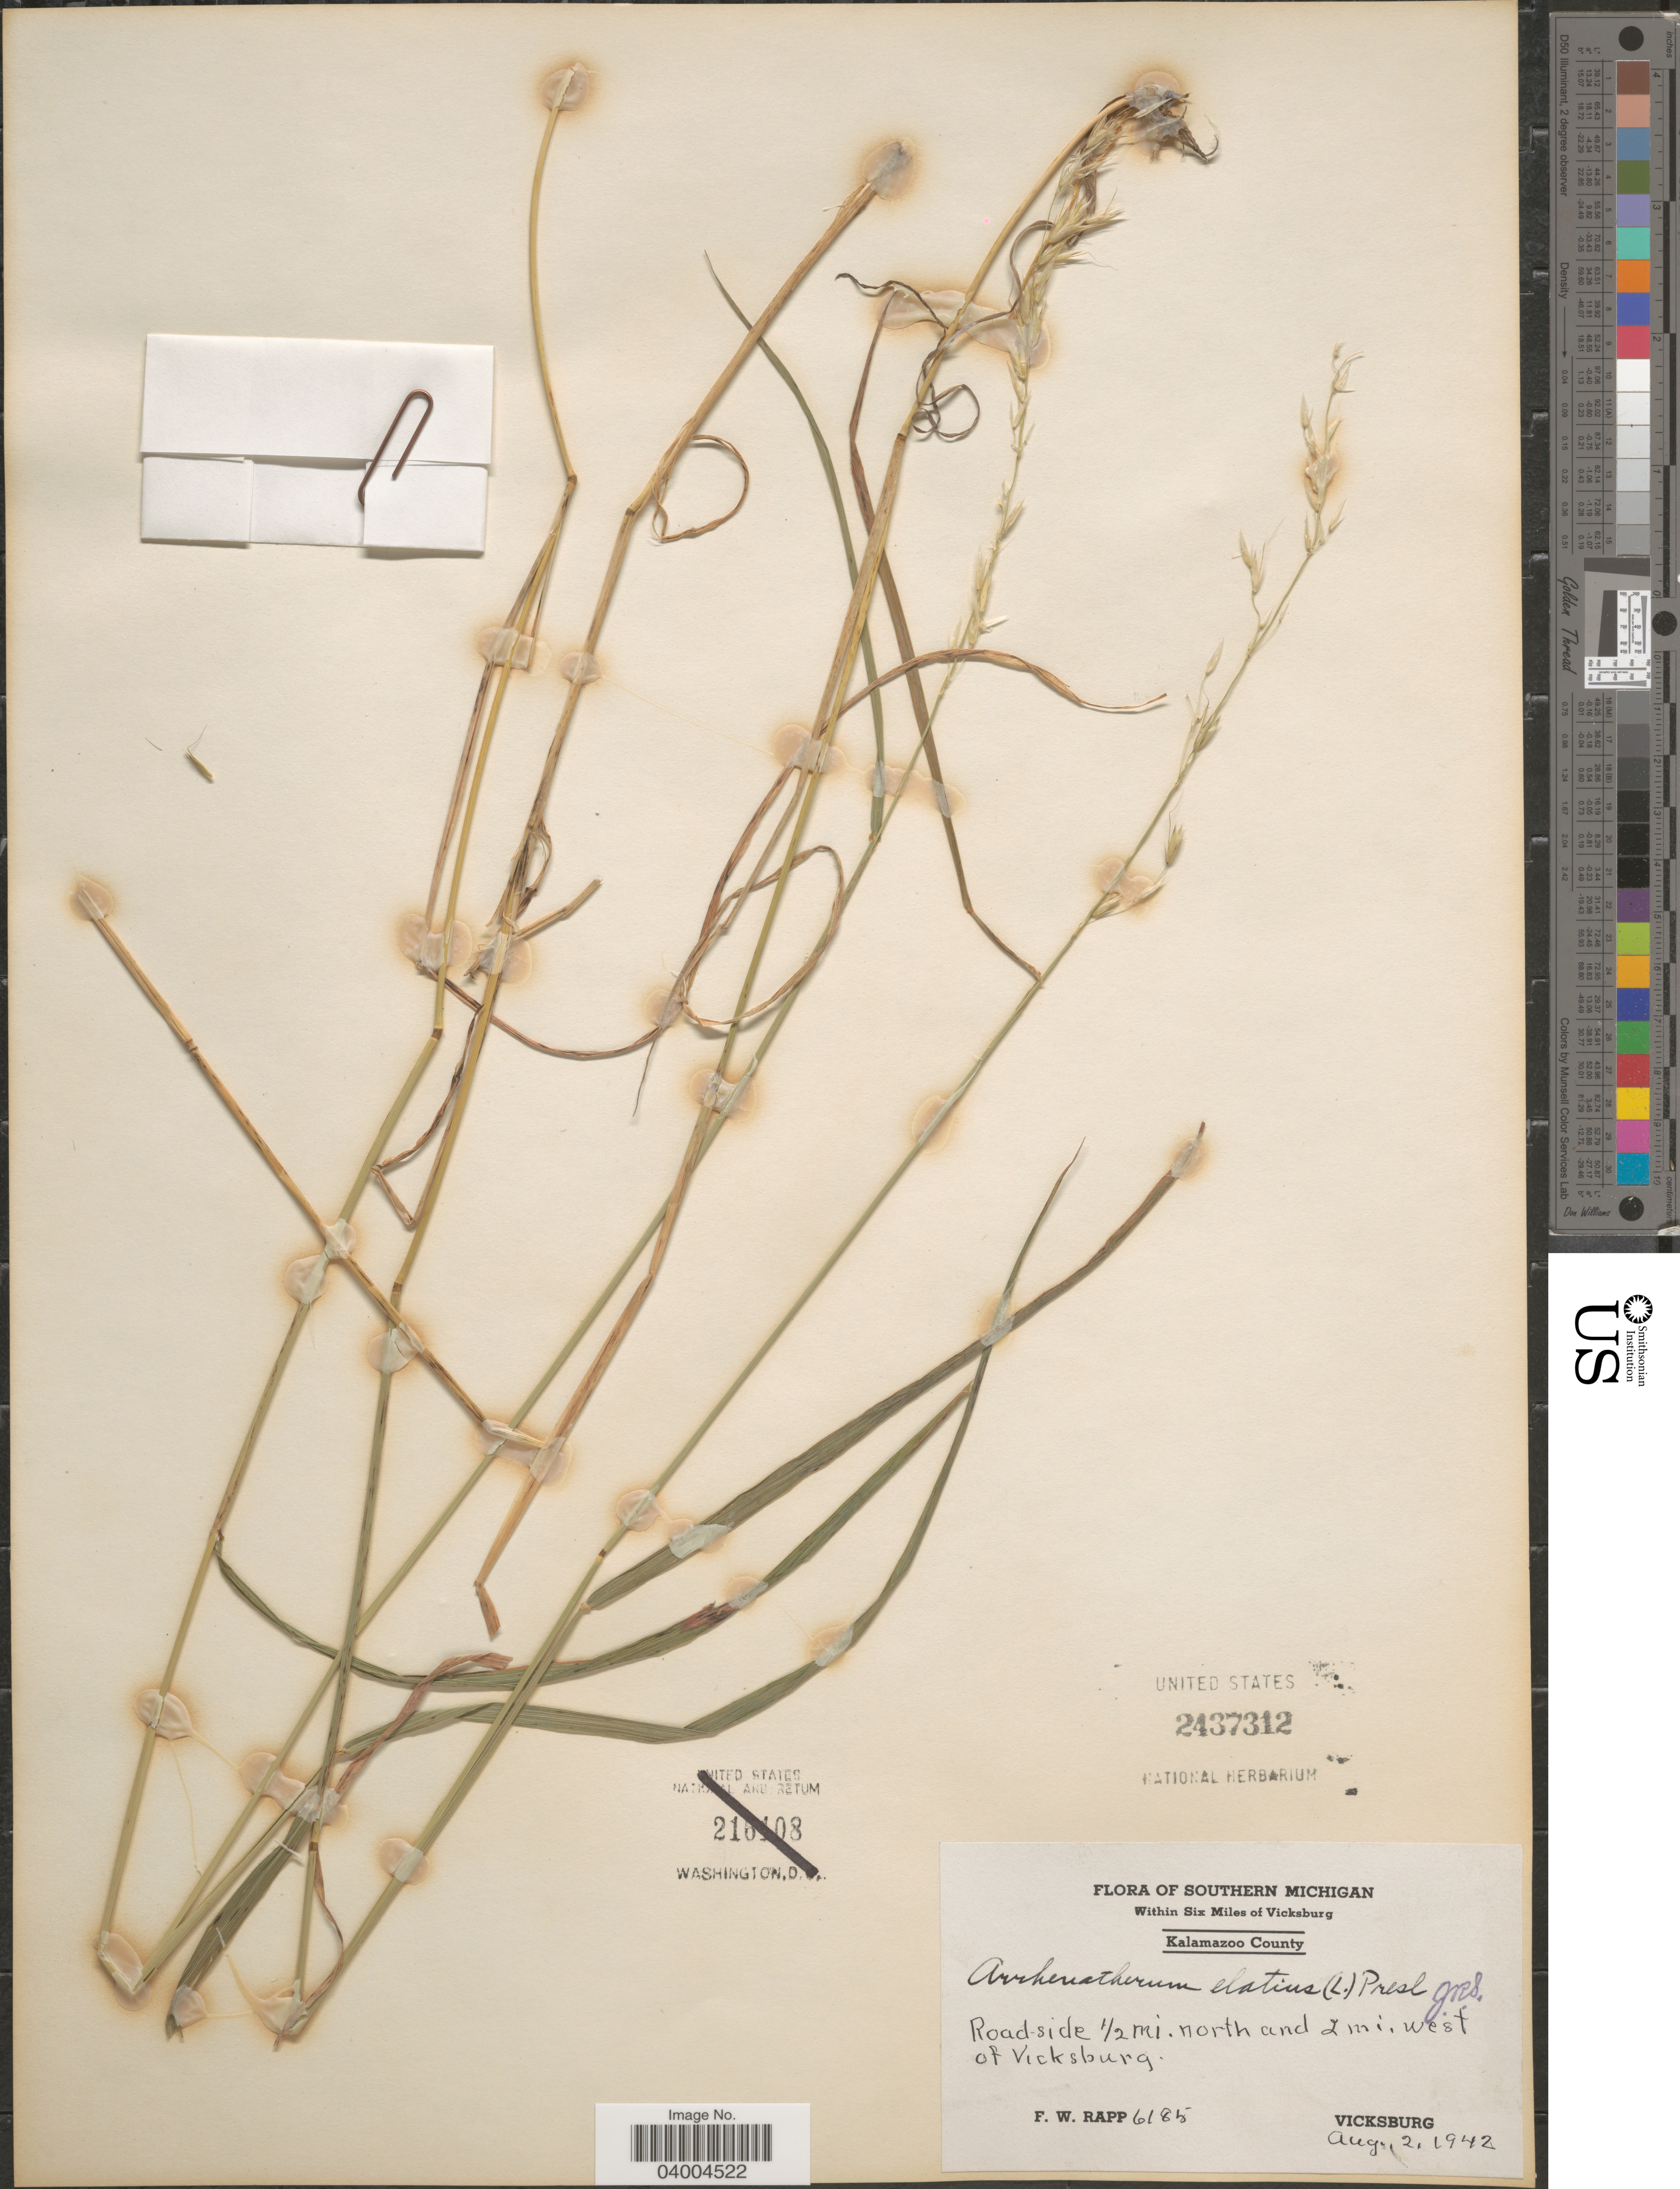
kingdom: Plantae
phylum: Tracheophyta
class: Liliopsida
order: Poales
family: Poaceae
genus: Arrhenatherum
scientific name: Arrhenatherum elatius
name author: (L.) J. Presl & C. Presl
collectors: F. Rapp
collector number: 6185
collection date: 1942-08-02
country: United States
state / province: Michigan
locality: Southern Michigan. Within Six Miles of Vicksburg. Kalamazoo County. Road-side 1/2 mi. north and 2 mi. west of Vicksburg. Vicksburg.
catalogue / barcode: US 2437312